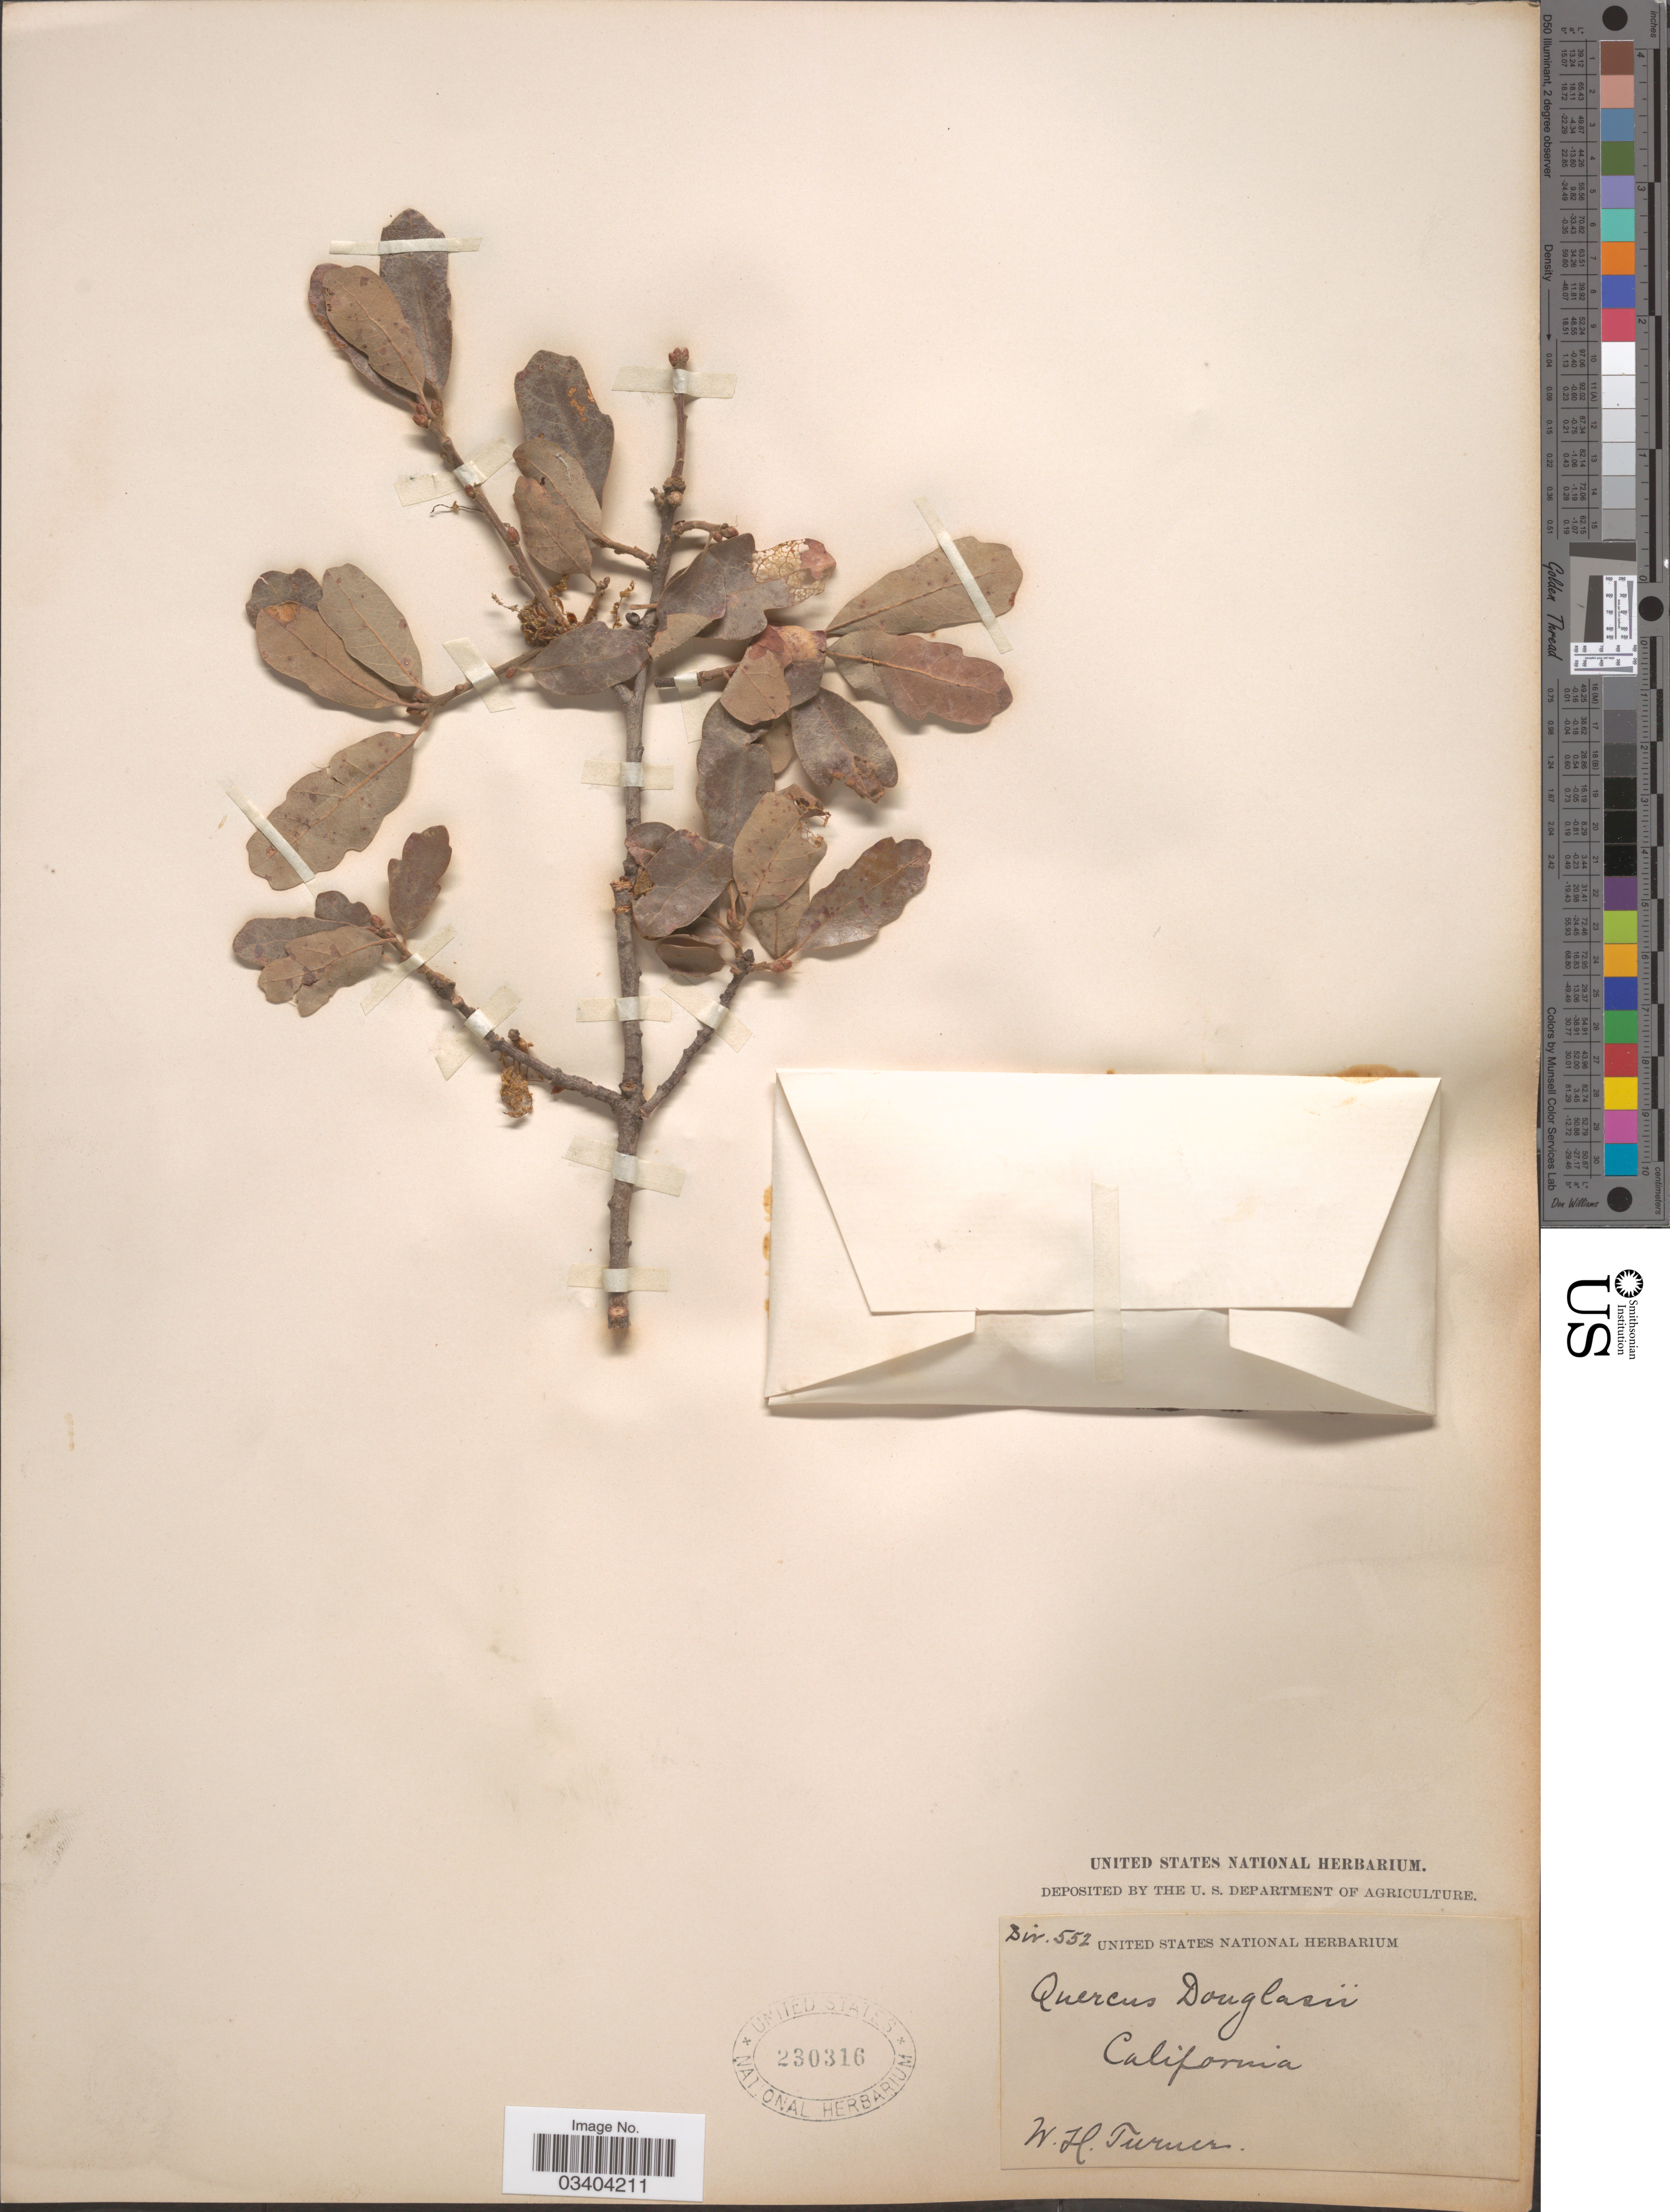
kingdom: Plantae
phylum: Tracheophyta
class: Magnoliopsida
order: Fagales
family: Fagaceae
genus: Quercus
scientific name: Quercus douglasii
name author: Hook. & Arn.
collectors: W. Turner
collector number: Div. 552?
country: United States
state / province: California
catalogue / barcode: US 230316